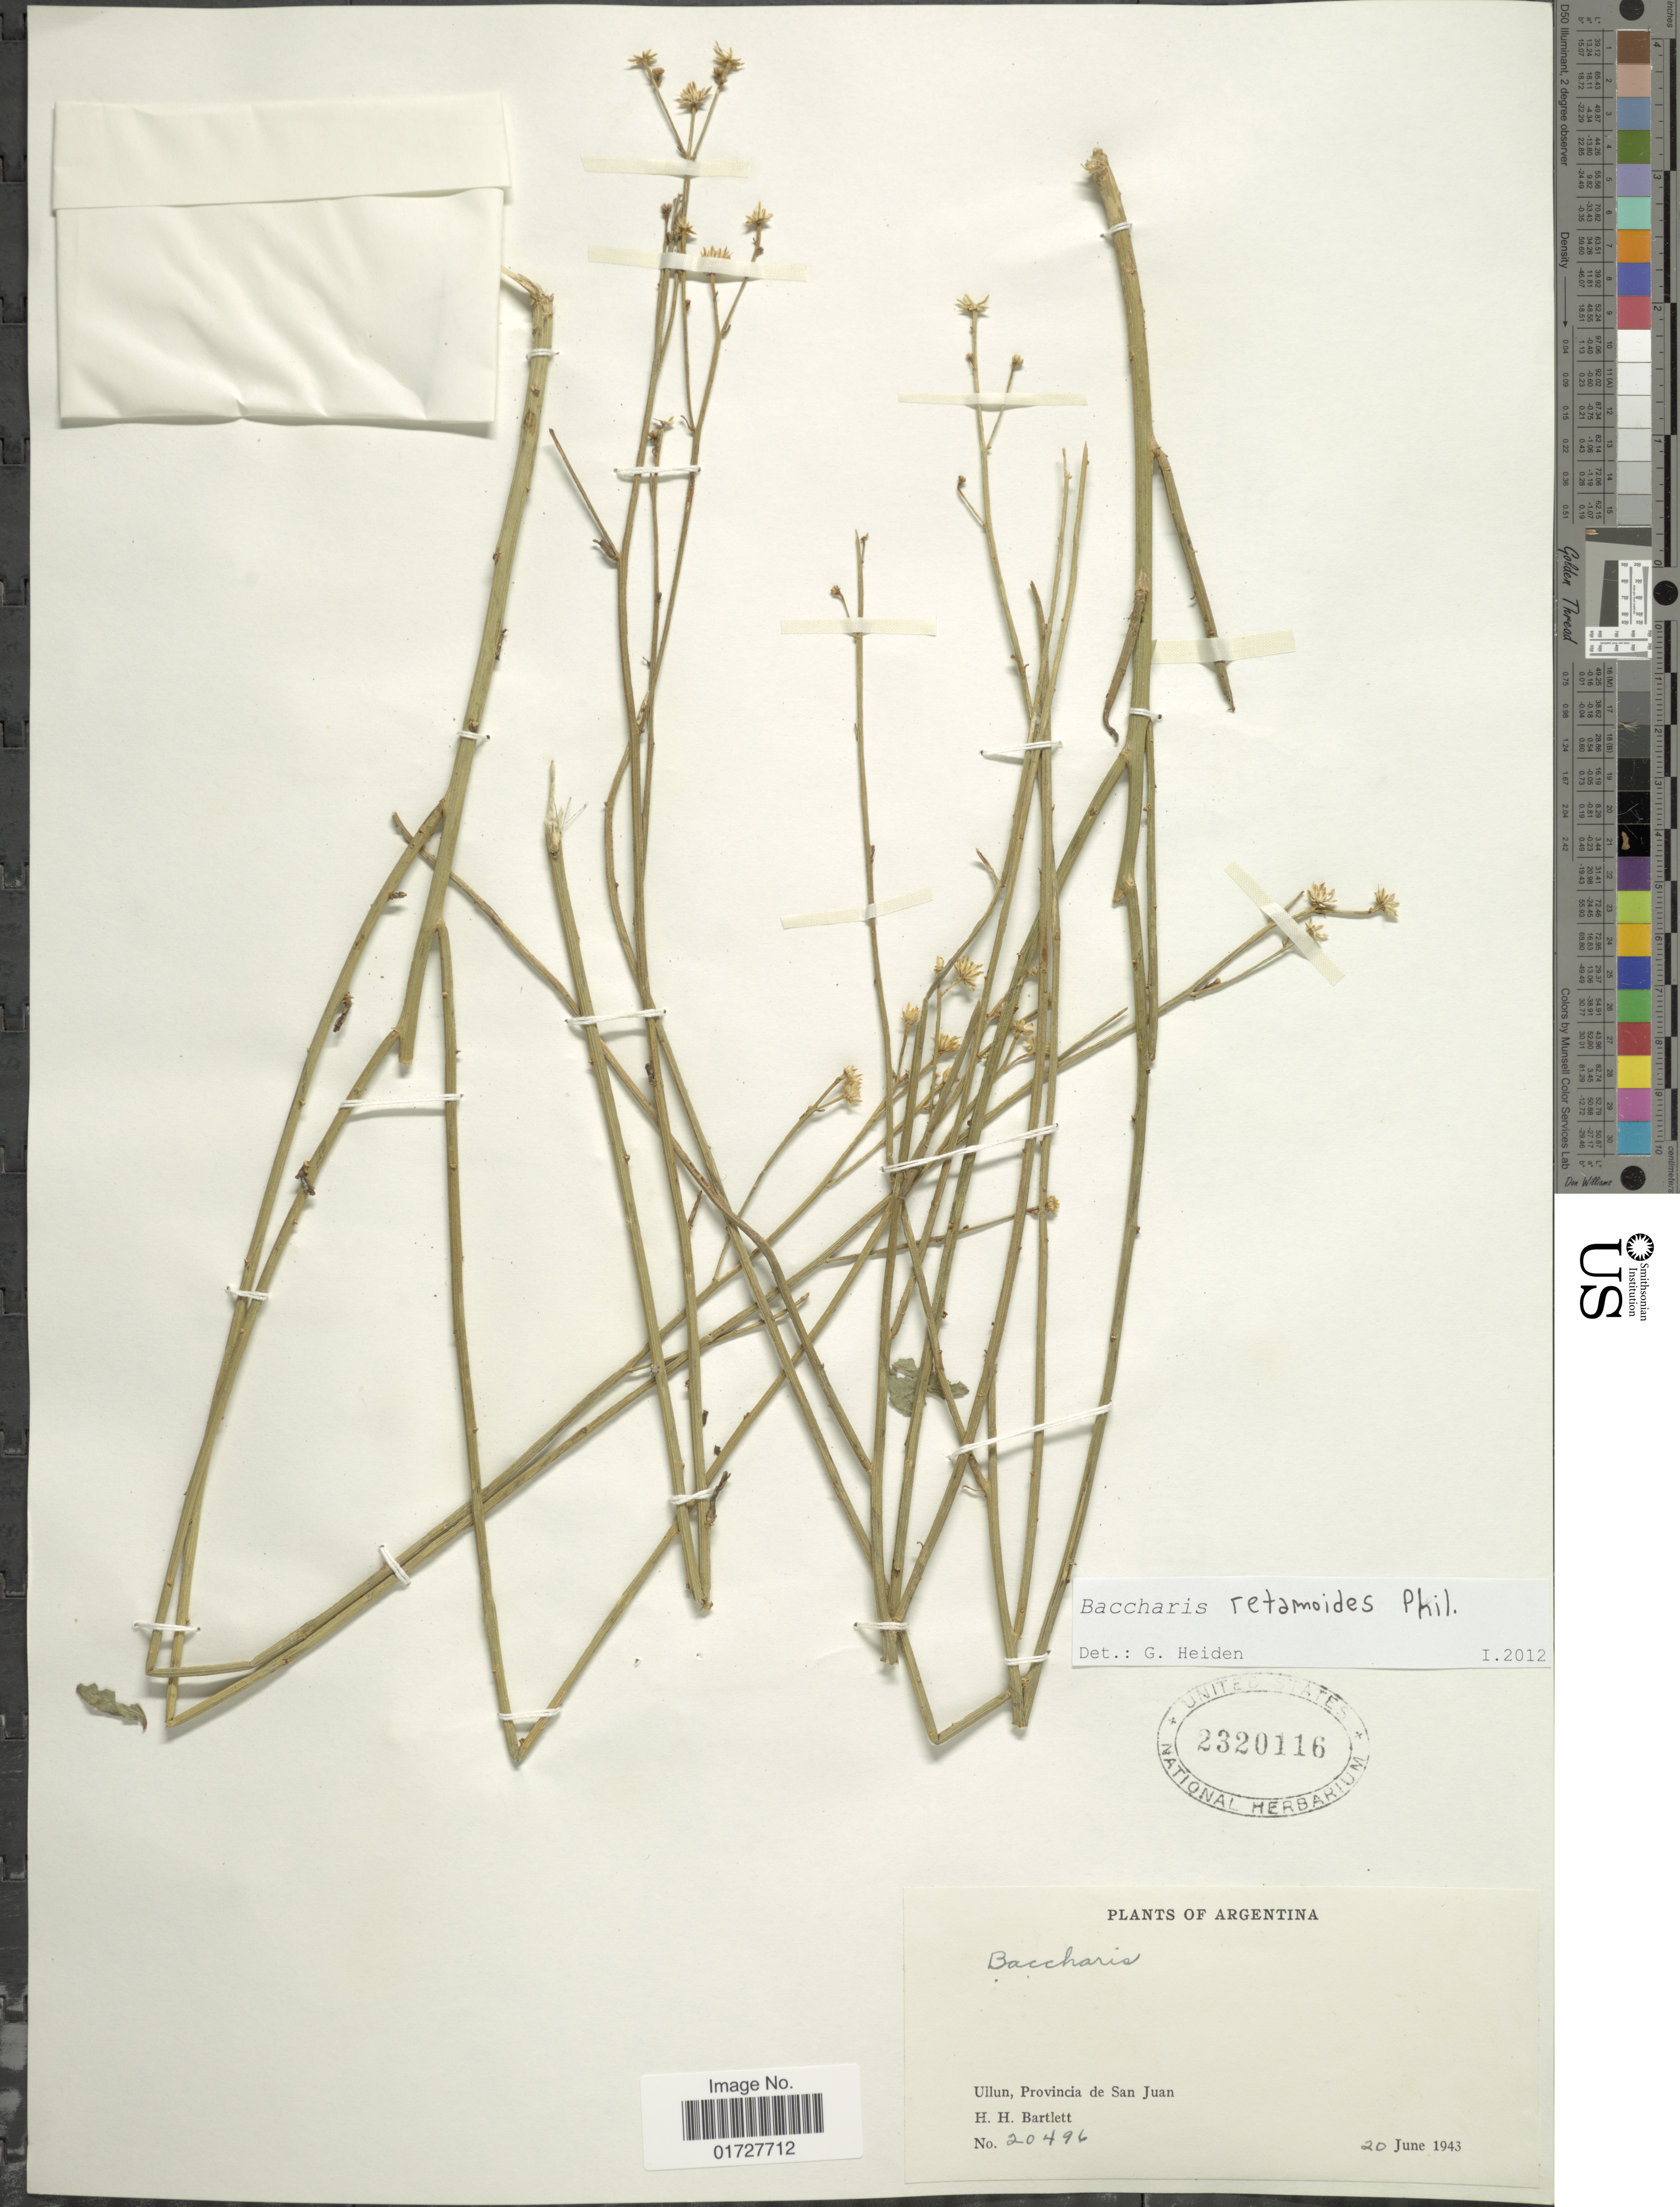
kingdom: Plantae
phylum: Tracheophyta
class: Magnoliopsida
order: Asterales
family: Asteraceae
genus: Baccharis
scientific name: Baccharis retamoides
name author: Phil.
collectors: H. H. Bartlett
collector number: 20496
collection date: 1943-06-20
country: Argentina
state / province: San Juan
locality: Ullun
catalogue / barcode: US 2320116